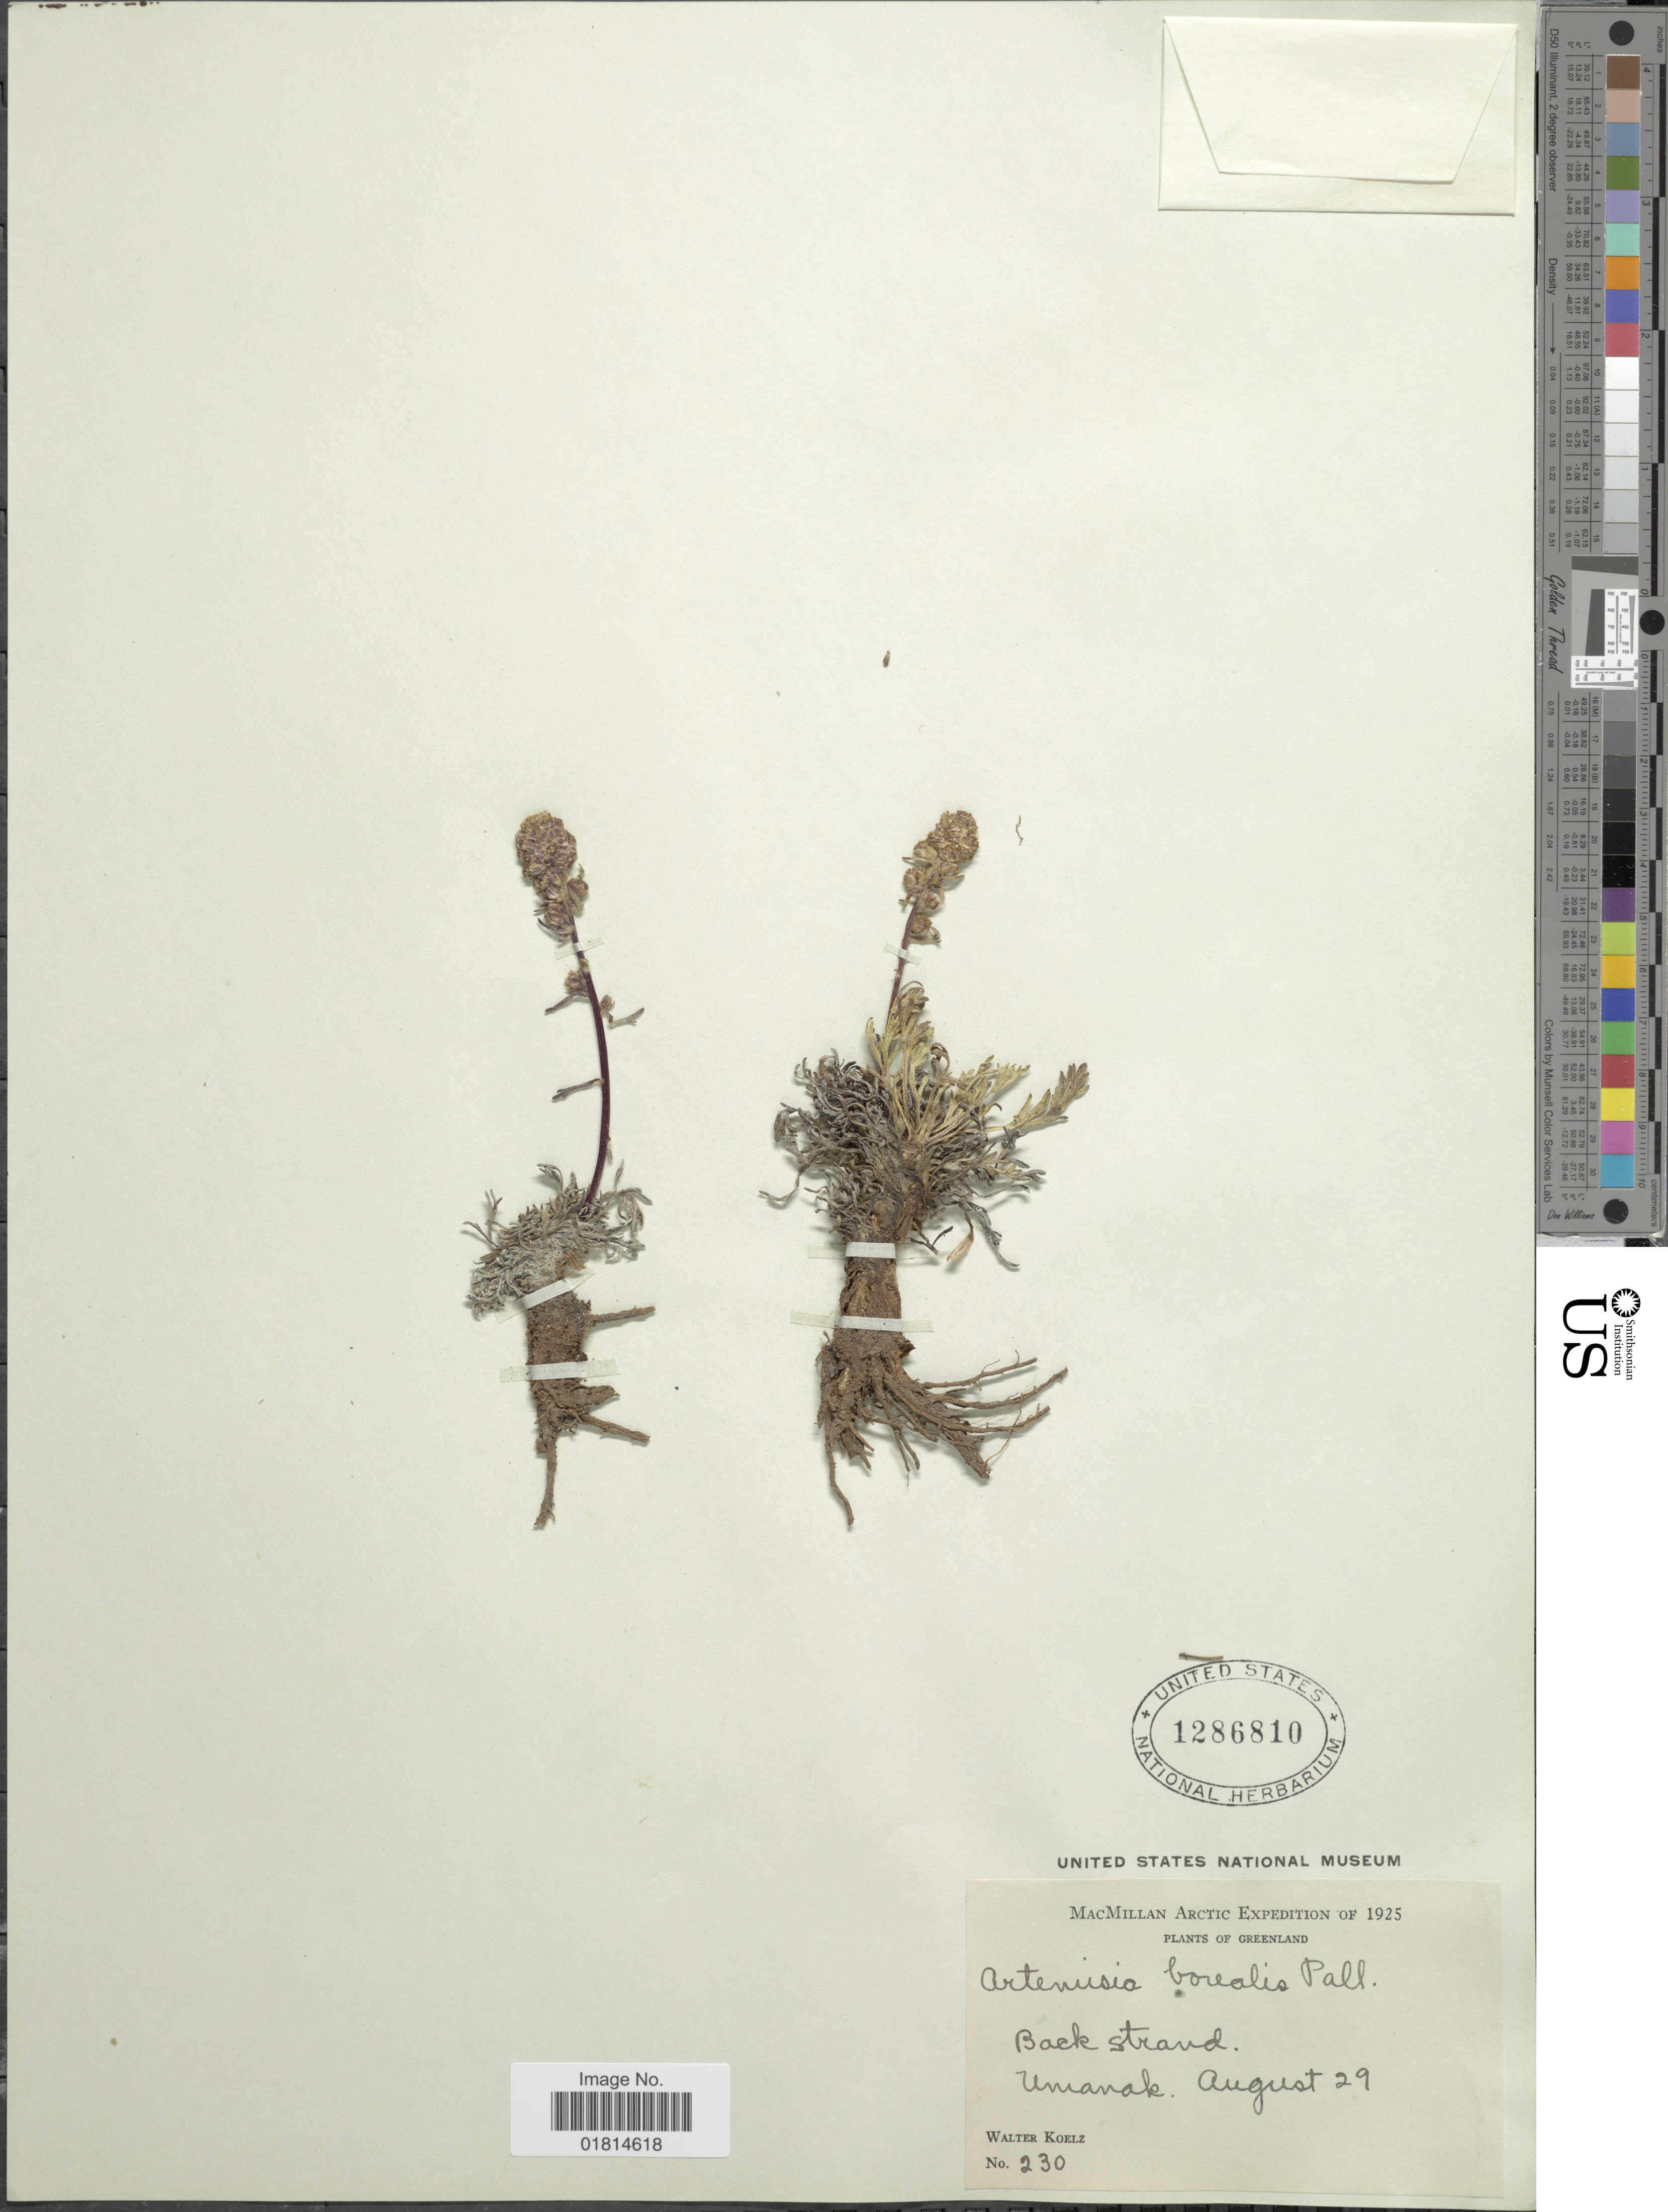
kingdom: Plantae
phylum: Tracheophyta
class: Magnoliopsida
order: Asterales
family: Asteraceae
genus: Artemisia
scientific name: Artemisia borealis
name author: Pall.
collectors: W. N. Koelz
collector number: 230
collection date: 1925-08-29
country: Greenland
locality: MacMillan Arctic. Back strand. Umanak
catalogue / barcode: US 1286810